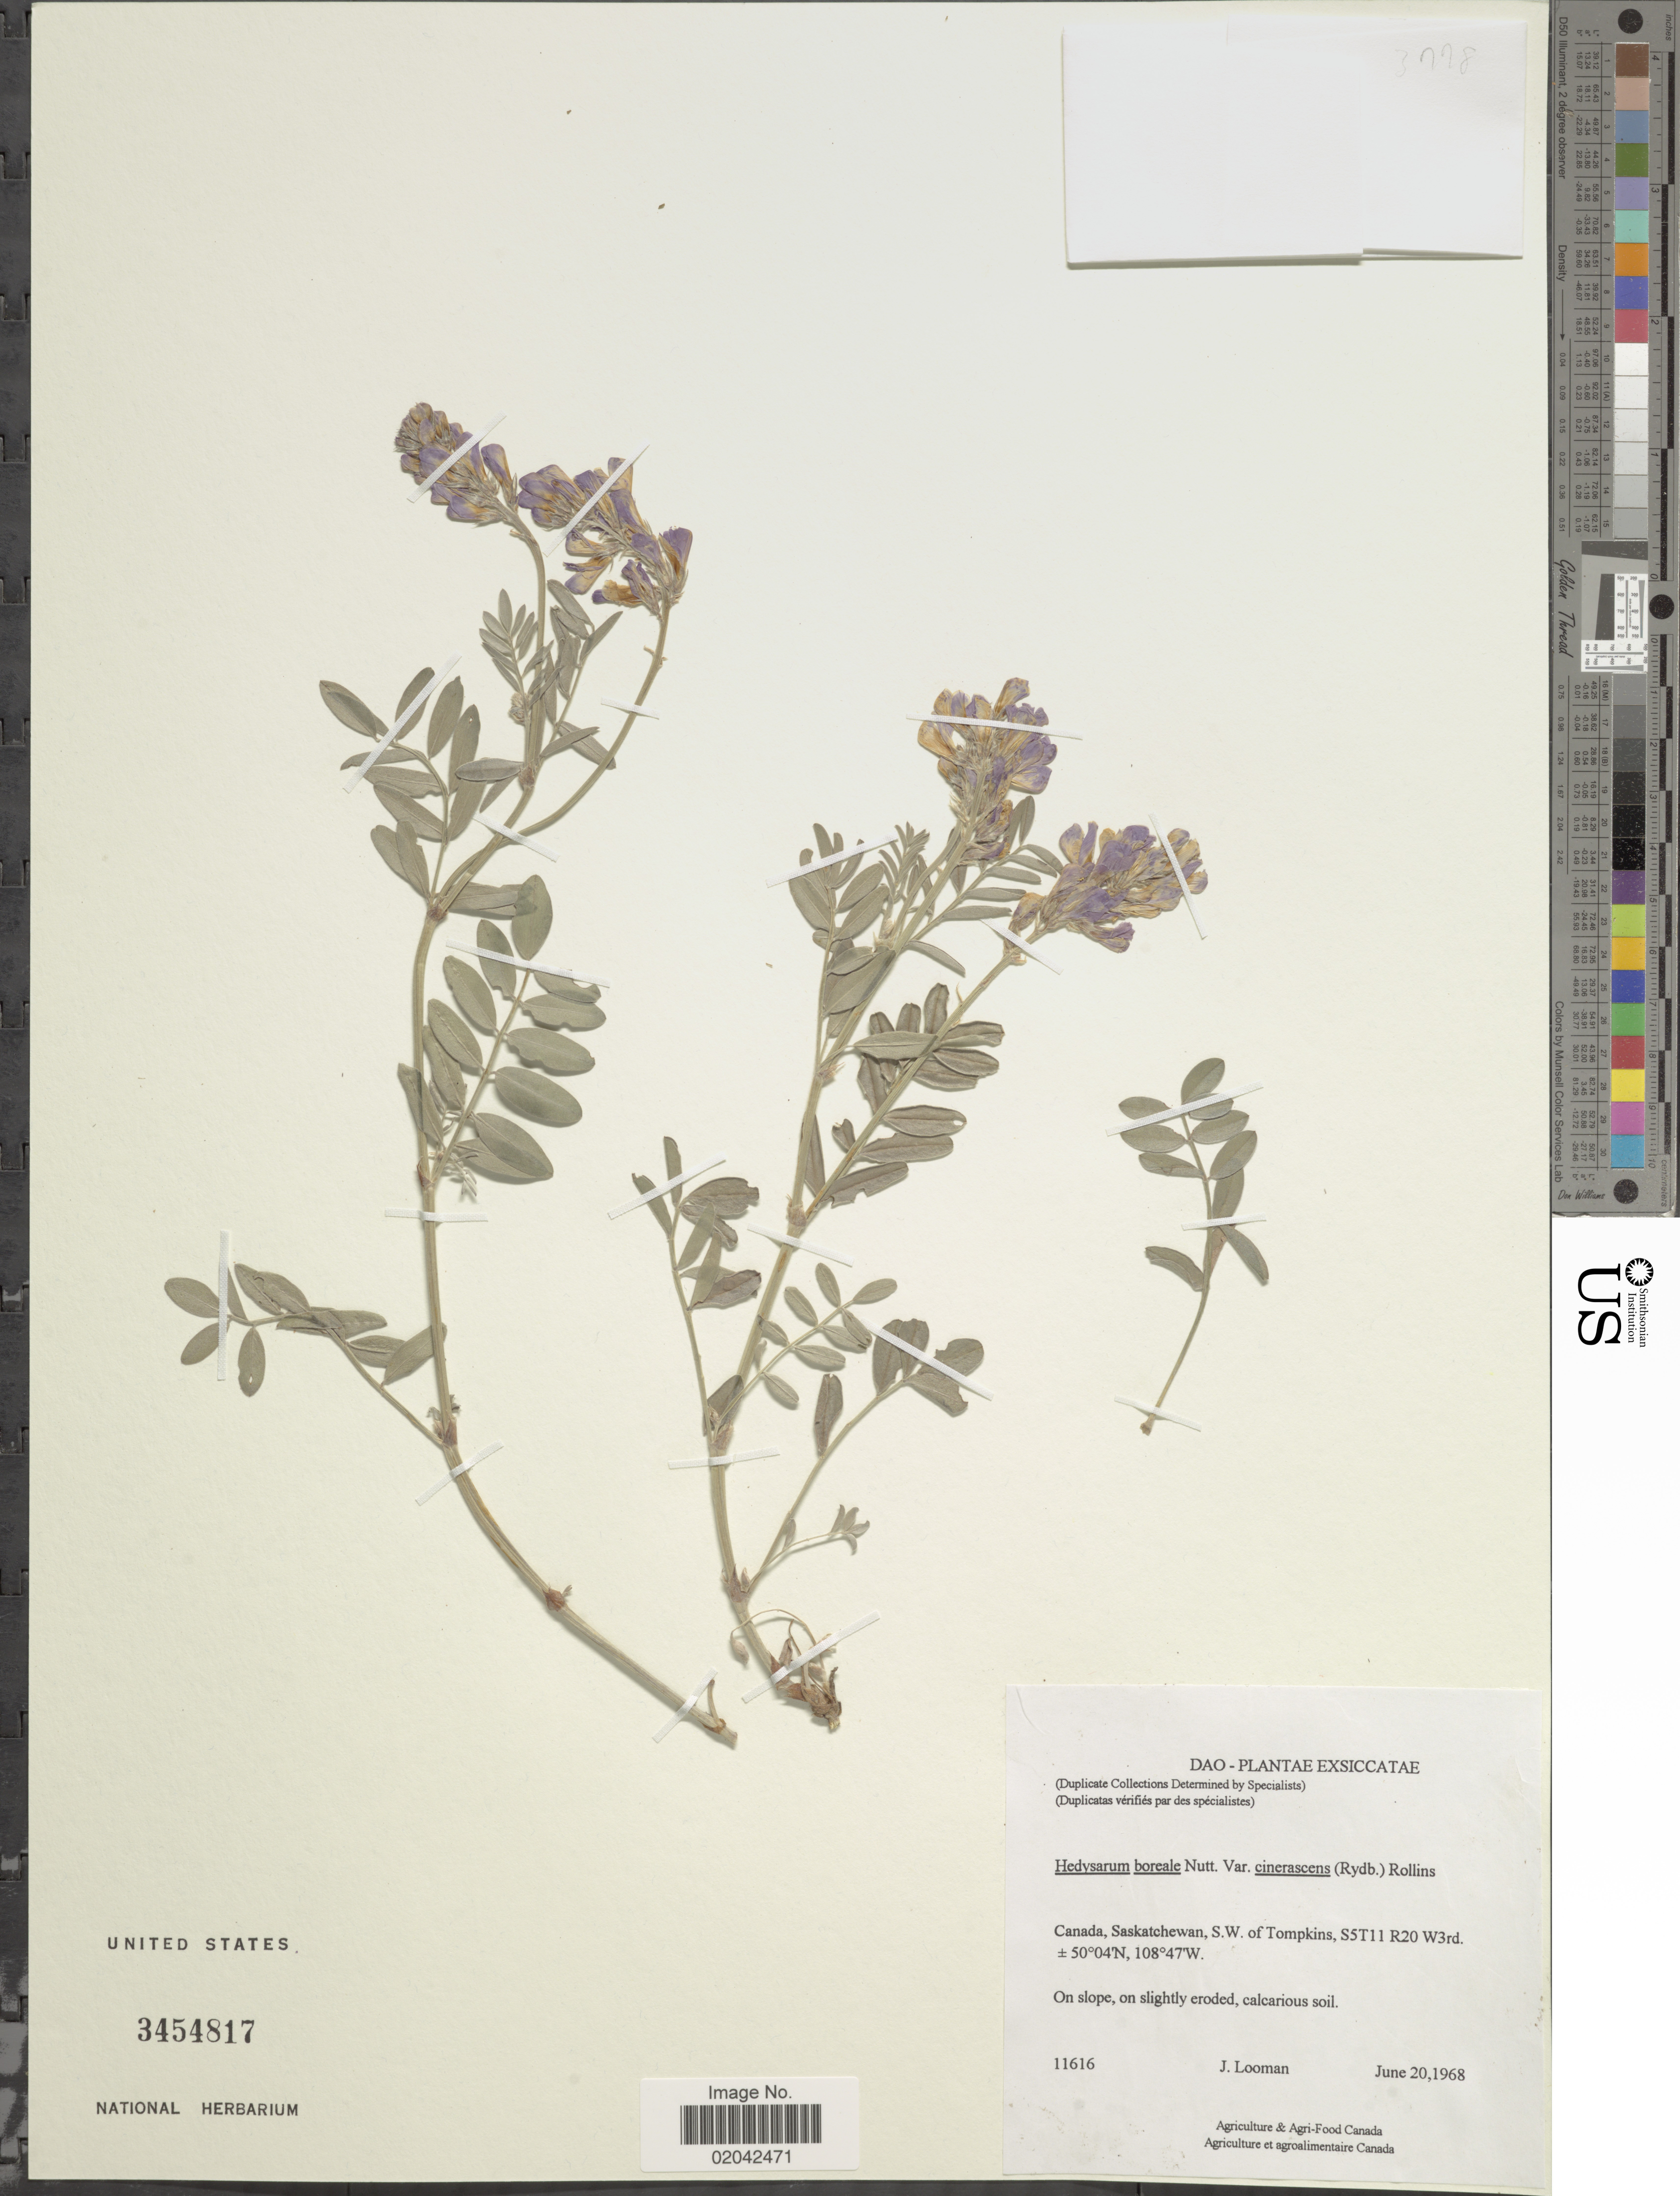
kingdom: Plantae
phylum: Tracheophyta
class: Magnoliopsida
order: Fabales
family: Fabaceae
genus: Hedysarum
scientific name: Hedysarum boreale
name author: Nutt.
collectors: J. Looman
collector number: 11616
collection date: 1968-06-20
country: Canada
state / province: Saskatchewan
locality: S.W. of Tompkins, S5T11, R20, W3rd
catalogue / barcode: US 3454817